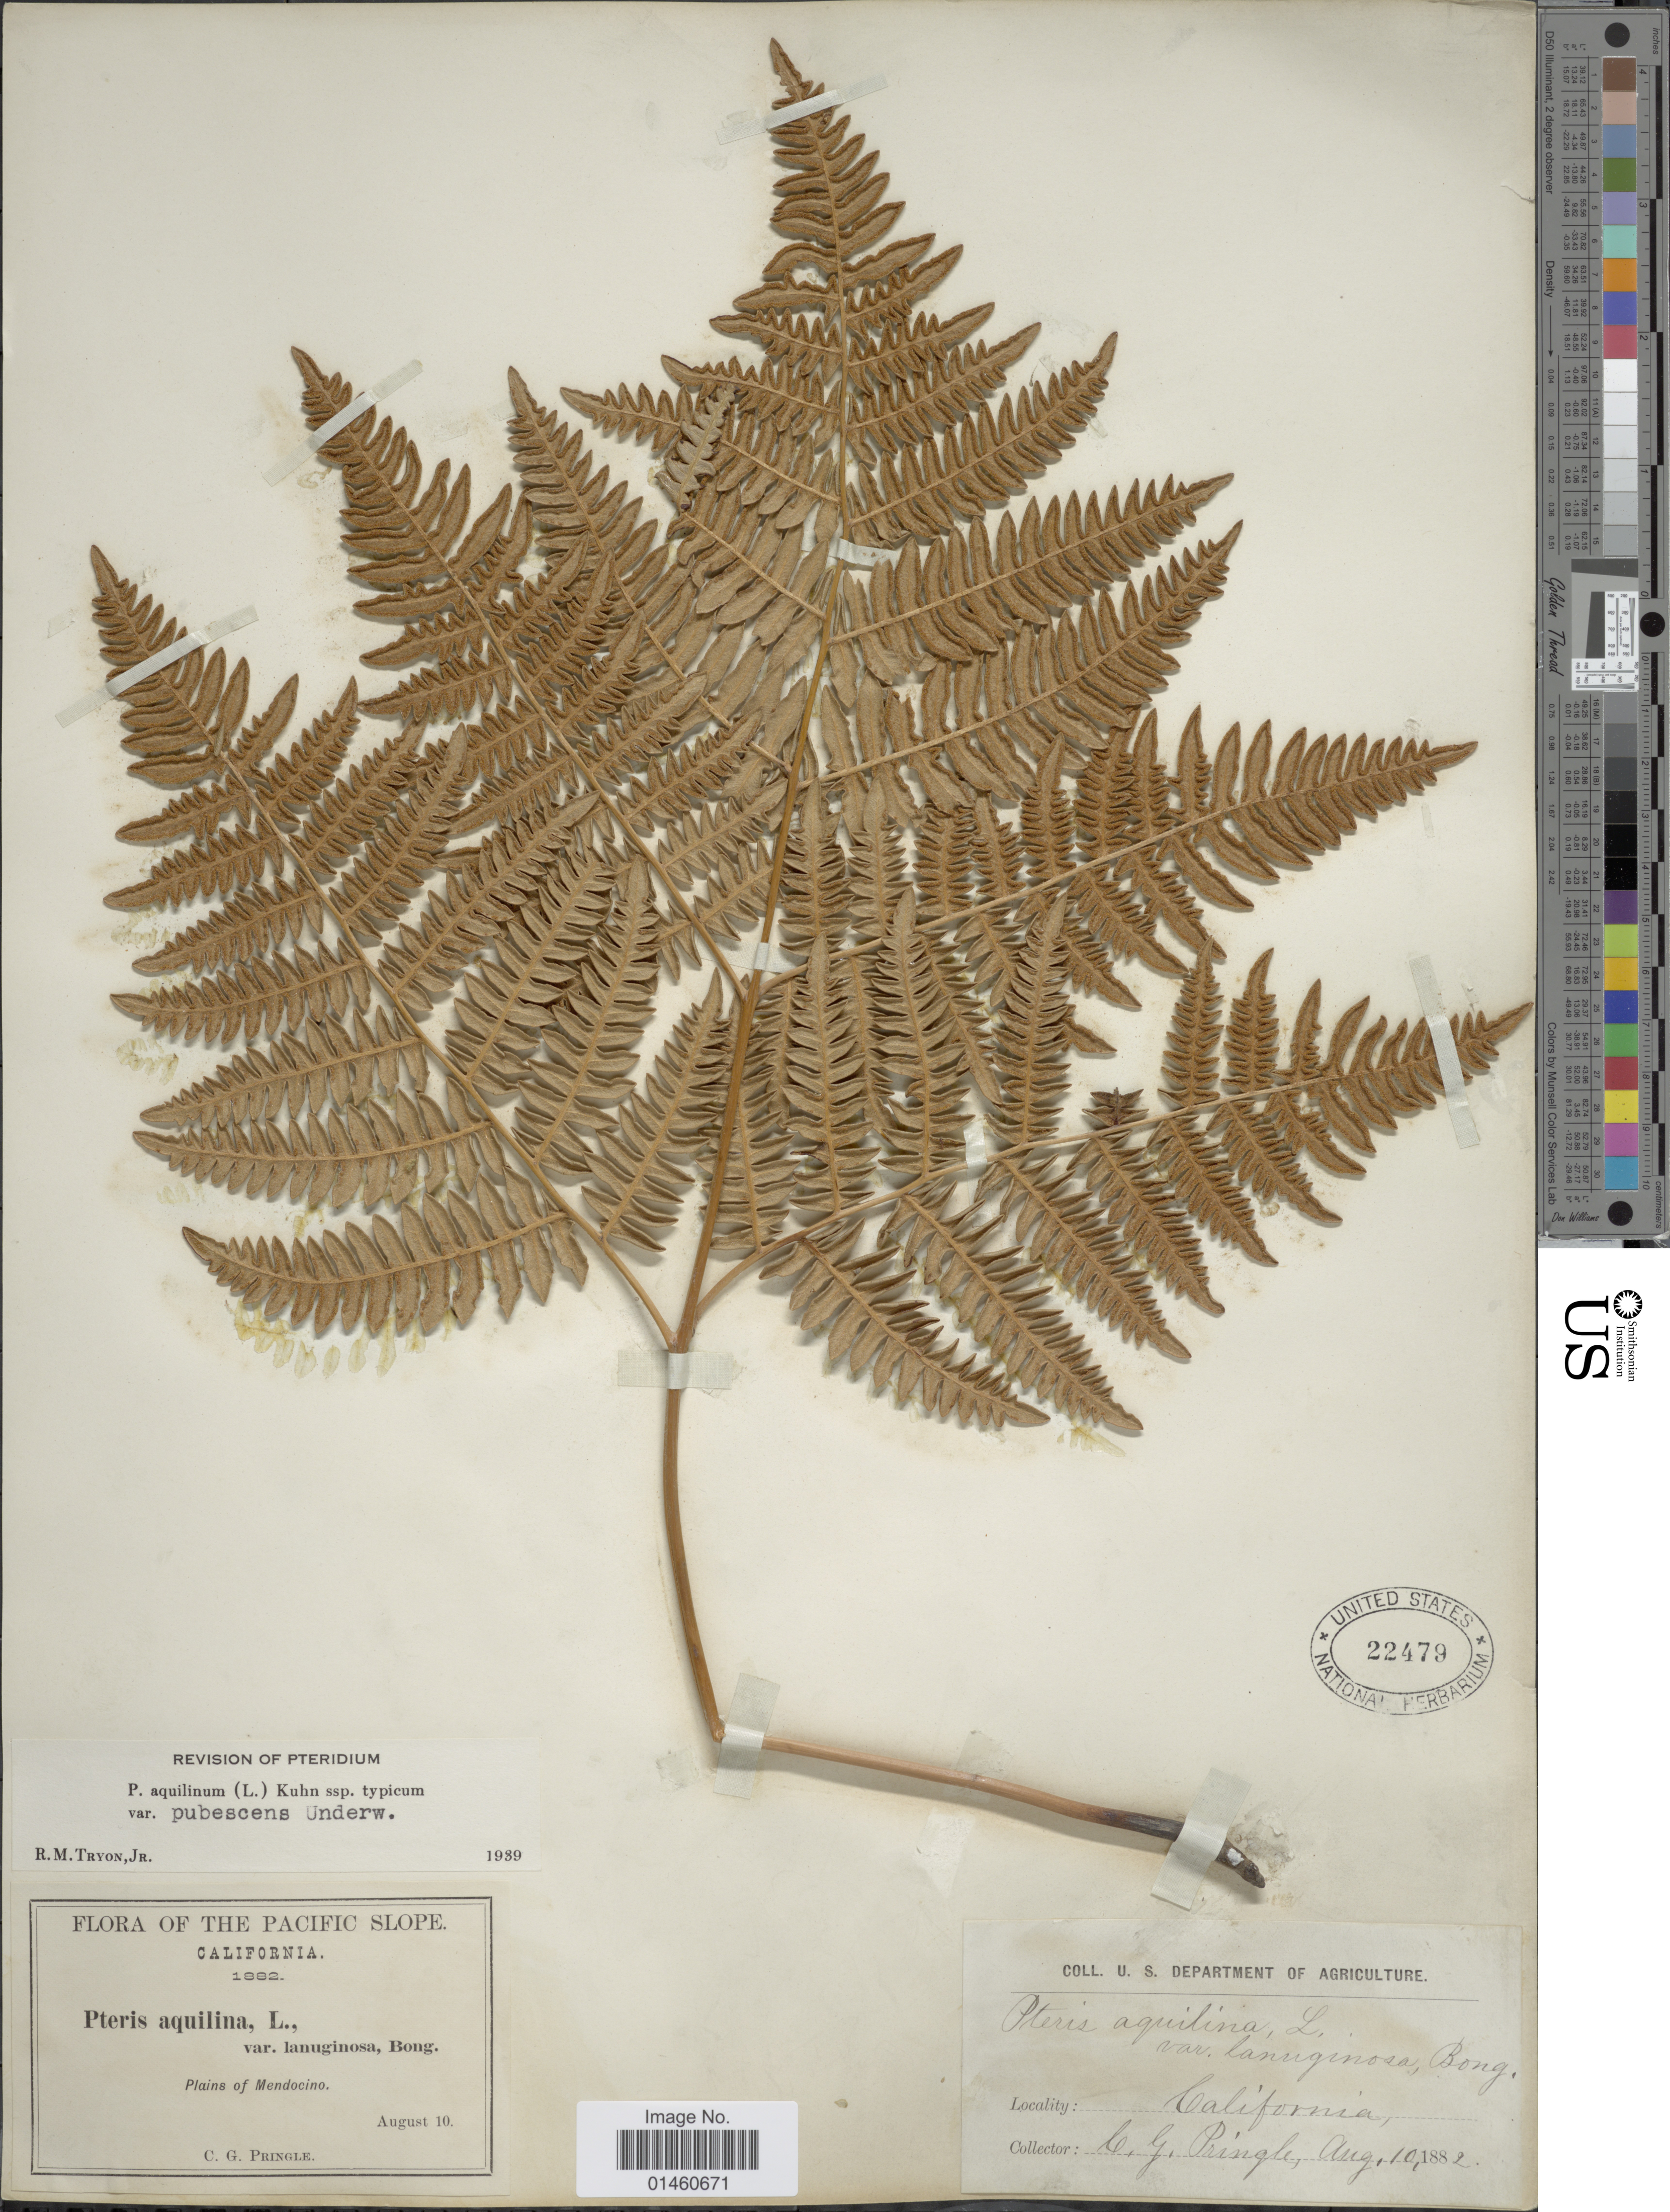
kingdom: Plantae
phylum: Tracheophyta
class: Polypodiopsida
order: Polypodiales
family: Dennstaedtiaceae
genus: Pteridium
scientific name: Pteridium pubescens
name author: (Underw.) Christenh.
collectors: C. G. Pringle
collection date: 1882-08-10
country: United States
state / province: California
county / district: Mendocino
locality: Pacific Slope, Plains of Mendocino.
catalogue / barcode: US 22479